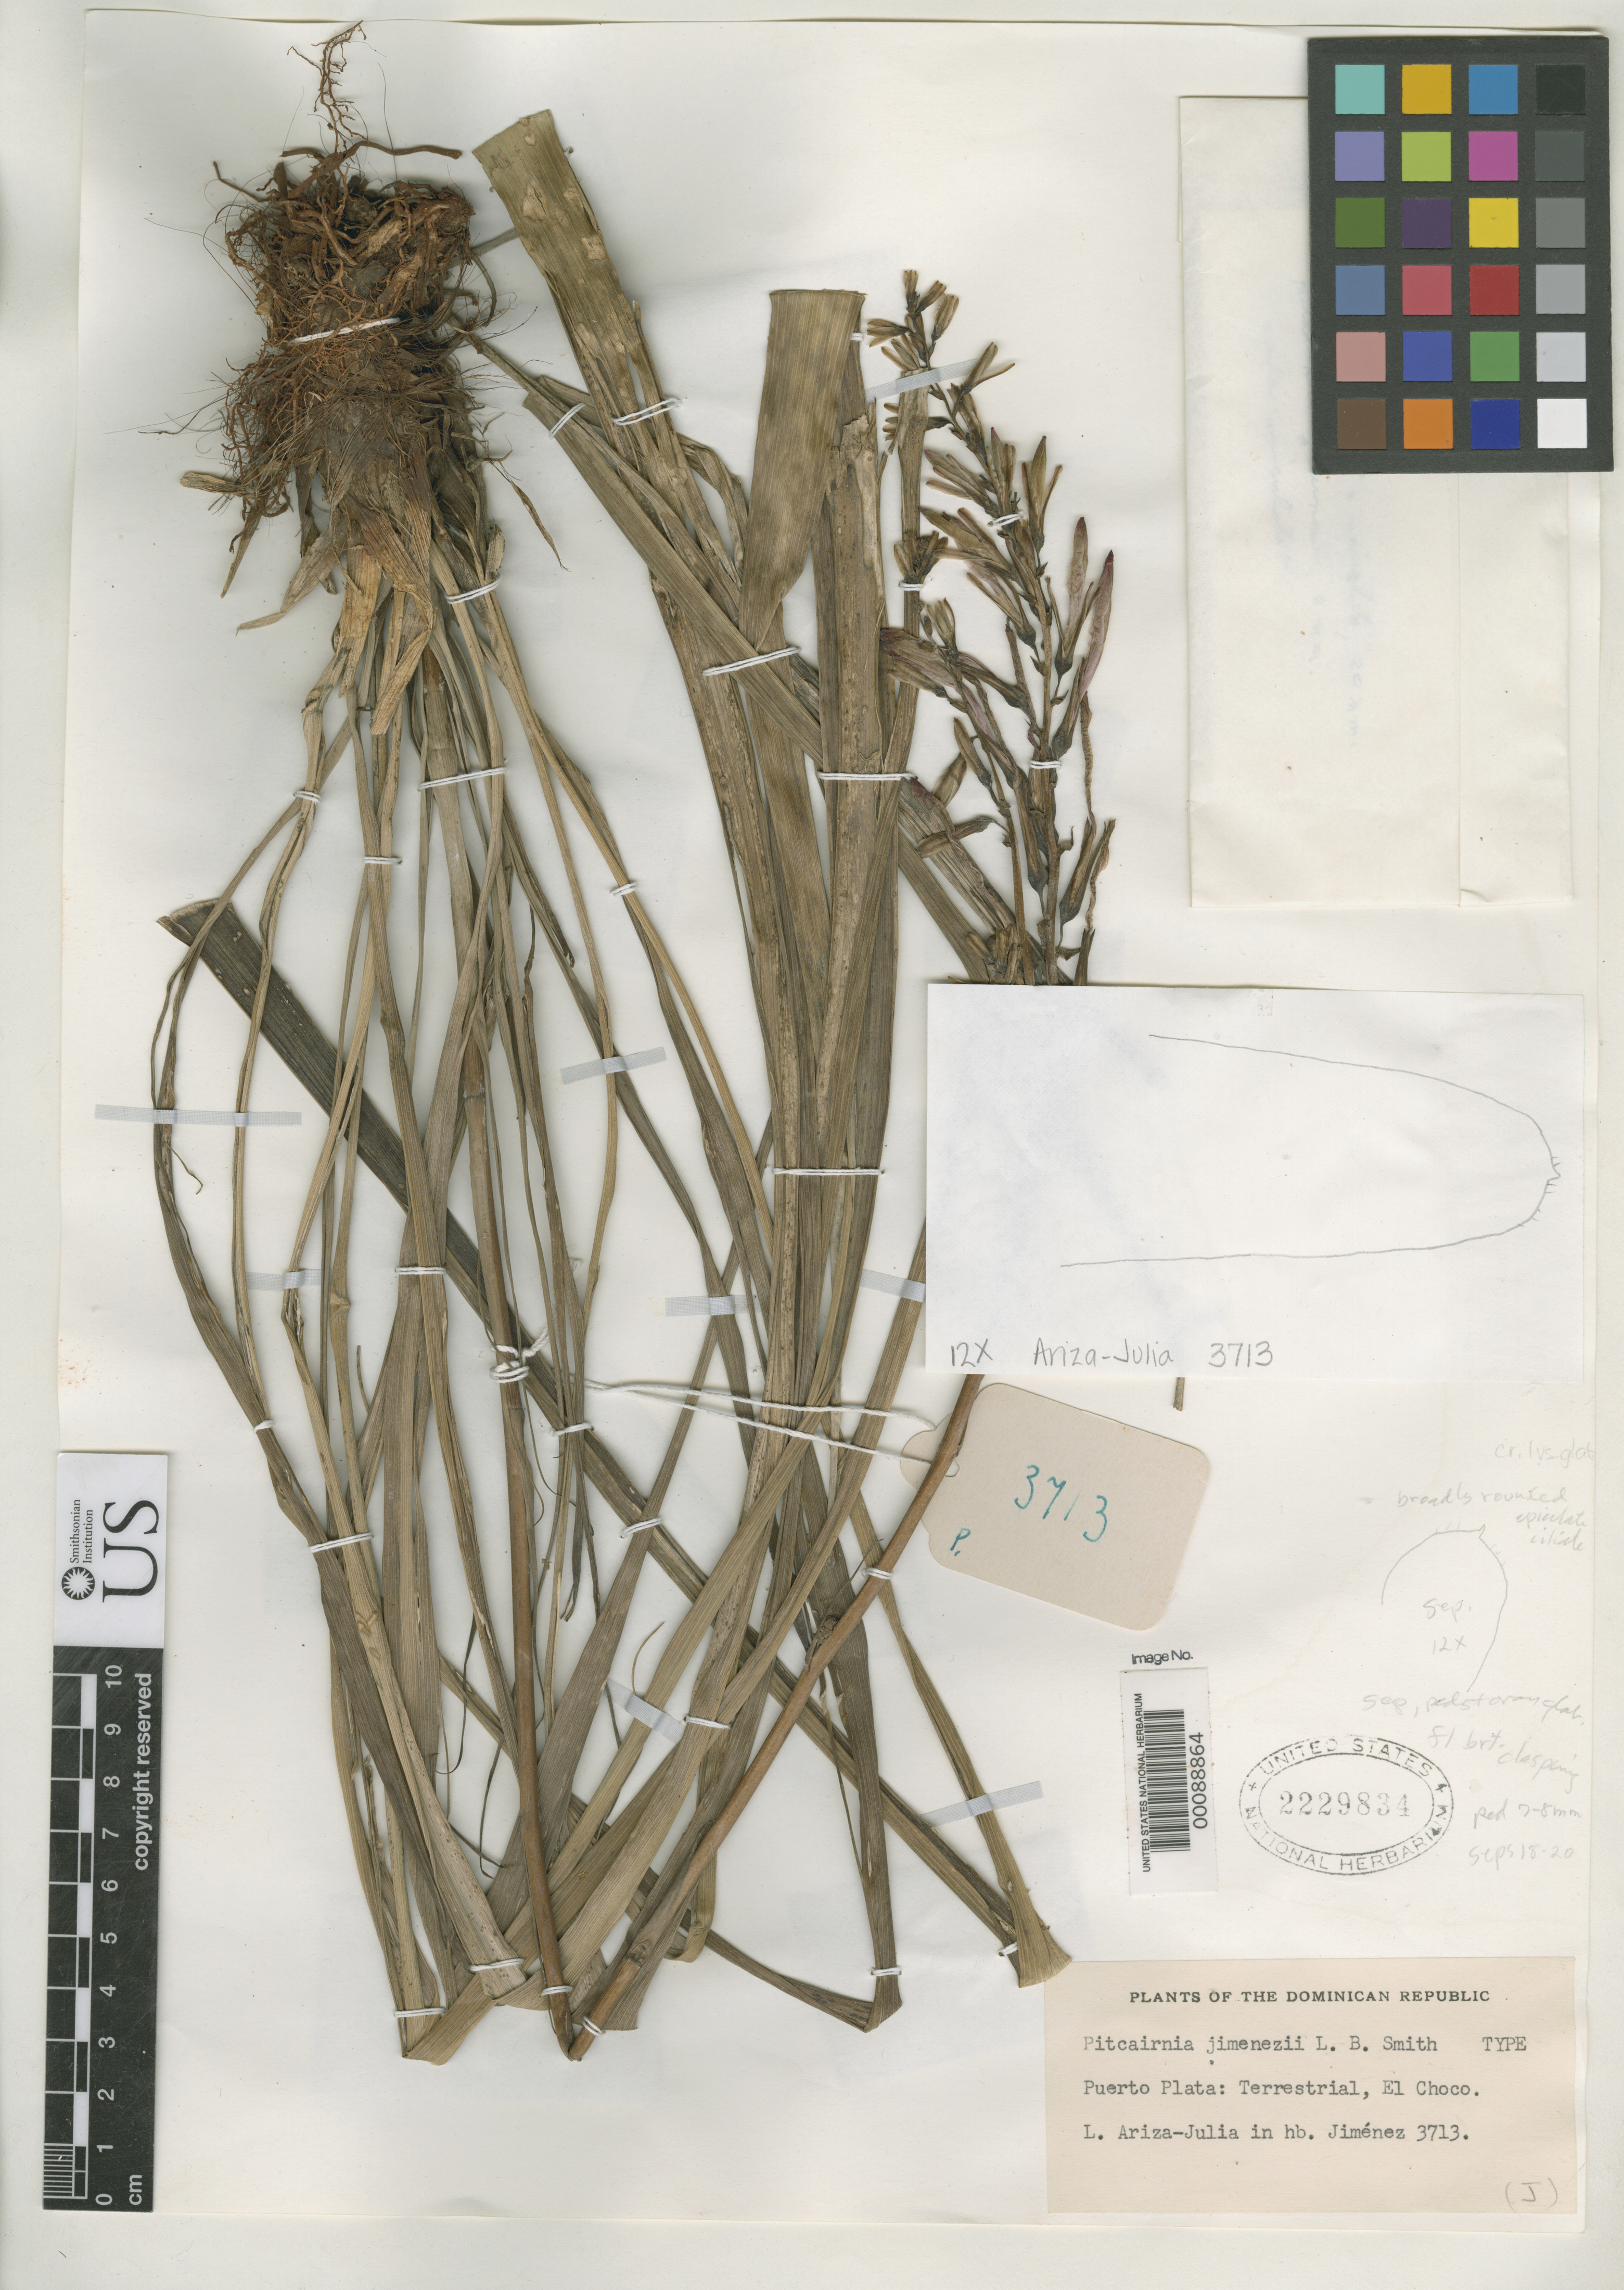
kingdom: Plantae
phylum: Tracheophyta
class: Liliopsida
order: Poales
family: Bromeliaceae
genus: Pitcairnia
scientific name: Pitcairnia jimenezii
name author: L.B. Sm.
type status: Holotype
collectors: L. Ariza-Julia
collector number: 3713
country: Dominican Republic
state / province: Puerto Plata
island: Hispaniola Island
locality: El Choco.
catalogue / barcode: US 2229834